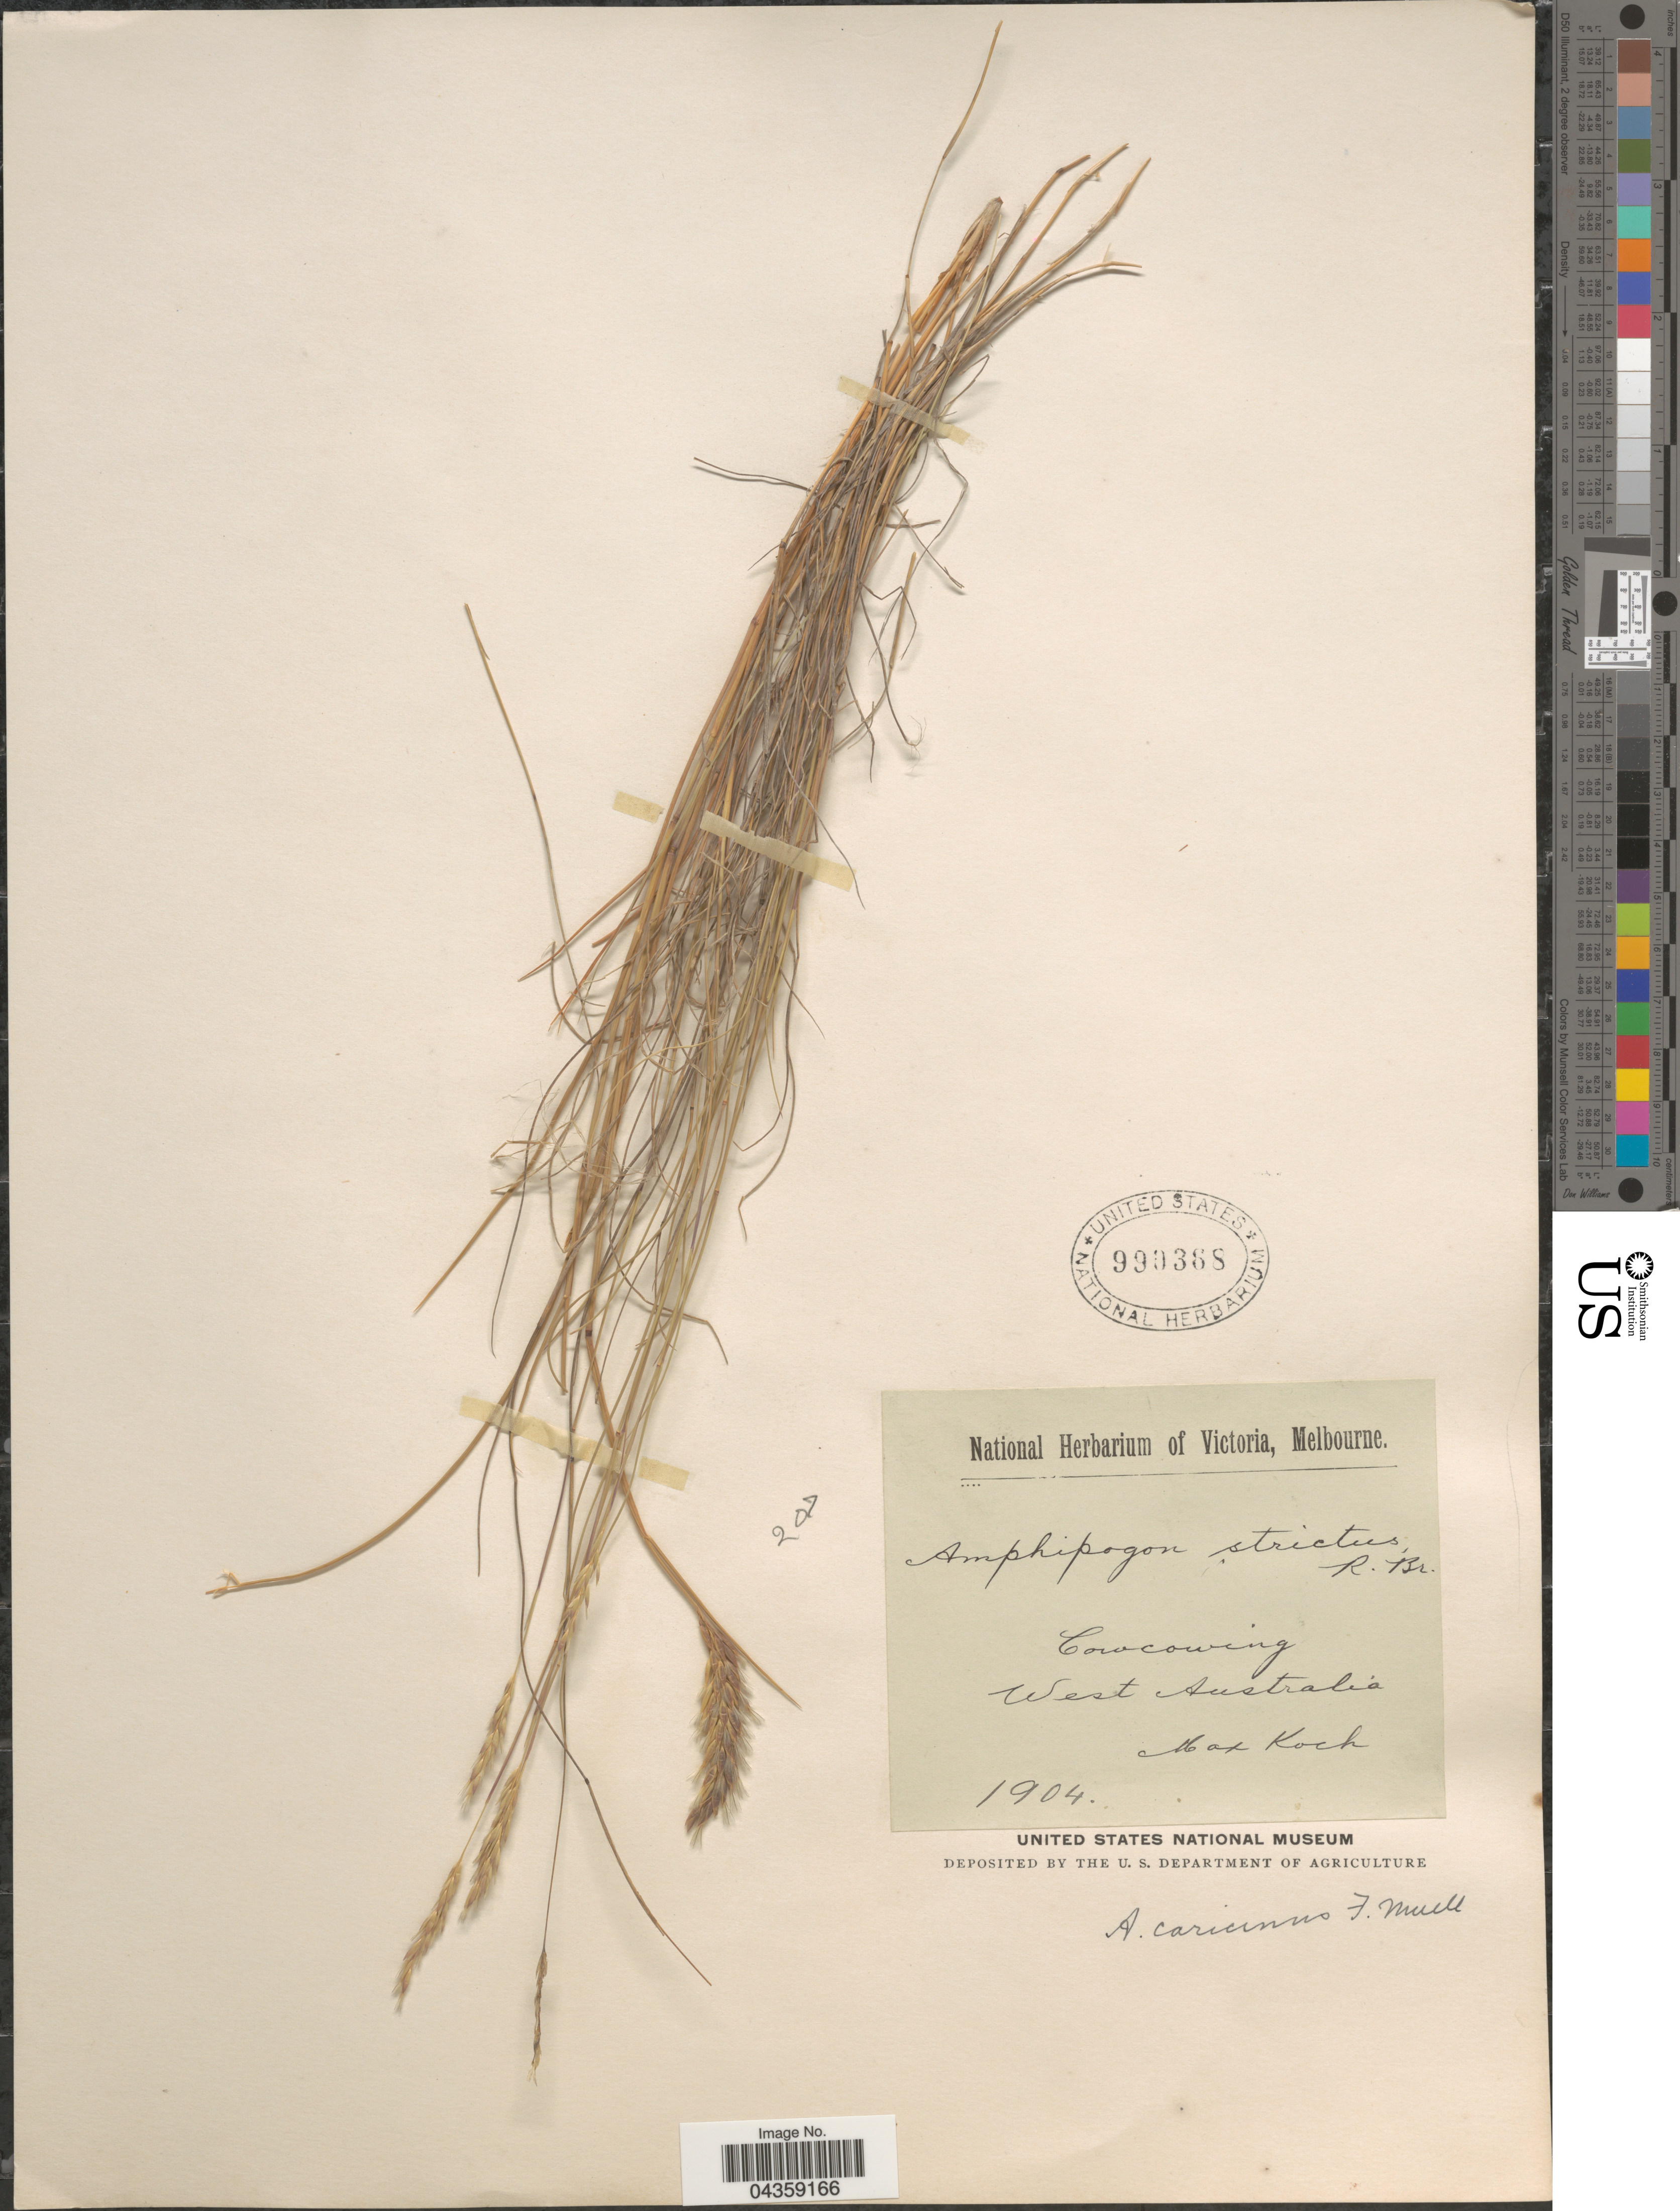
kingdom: Plantae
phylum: Tracheophyta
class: Liliopsida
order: Poales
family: Poaceae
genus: Amphipogon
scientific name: Amphipogon strictus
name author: R. Br.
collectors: M. Koch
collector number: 207?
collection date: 1904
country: Australia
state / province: Western Australia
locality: Cowcowing. West Australia.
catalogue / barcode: US 990368